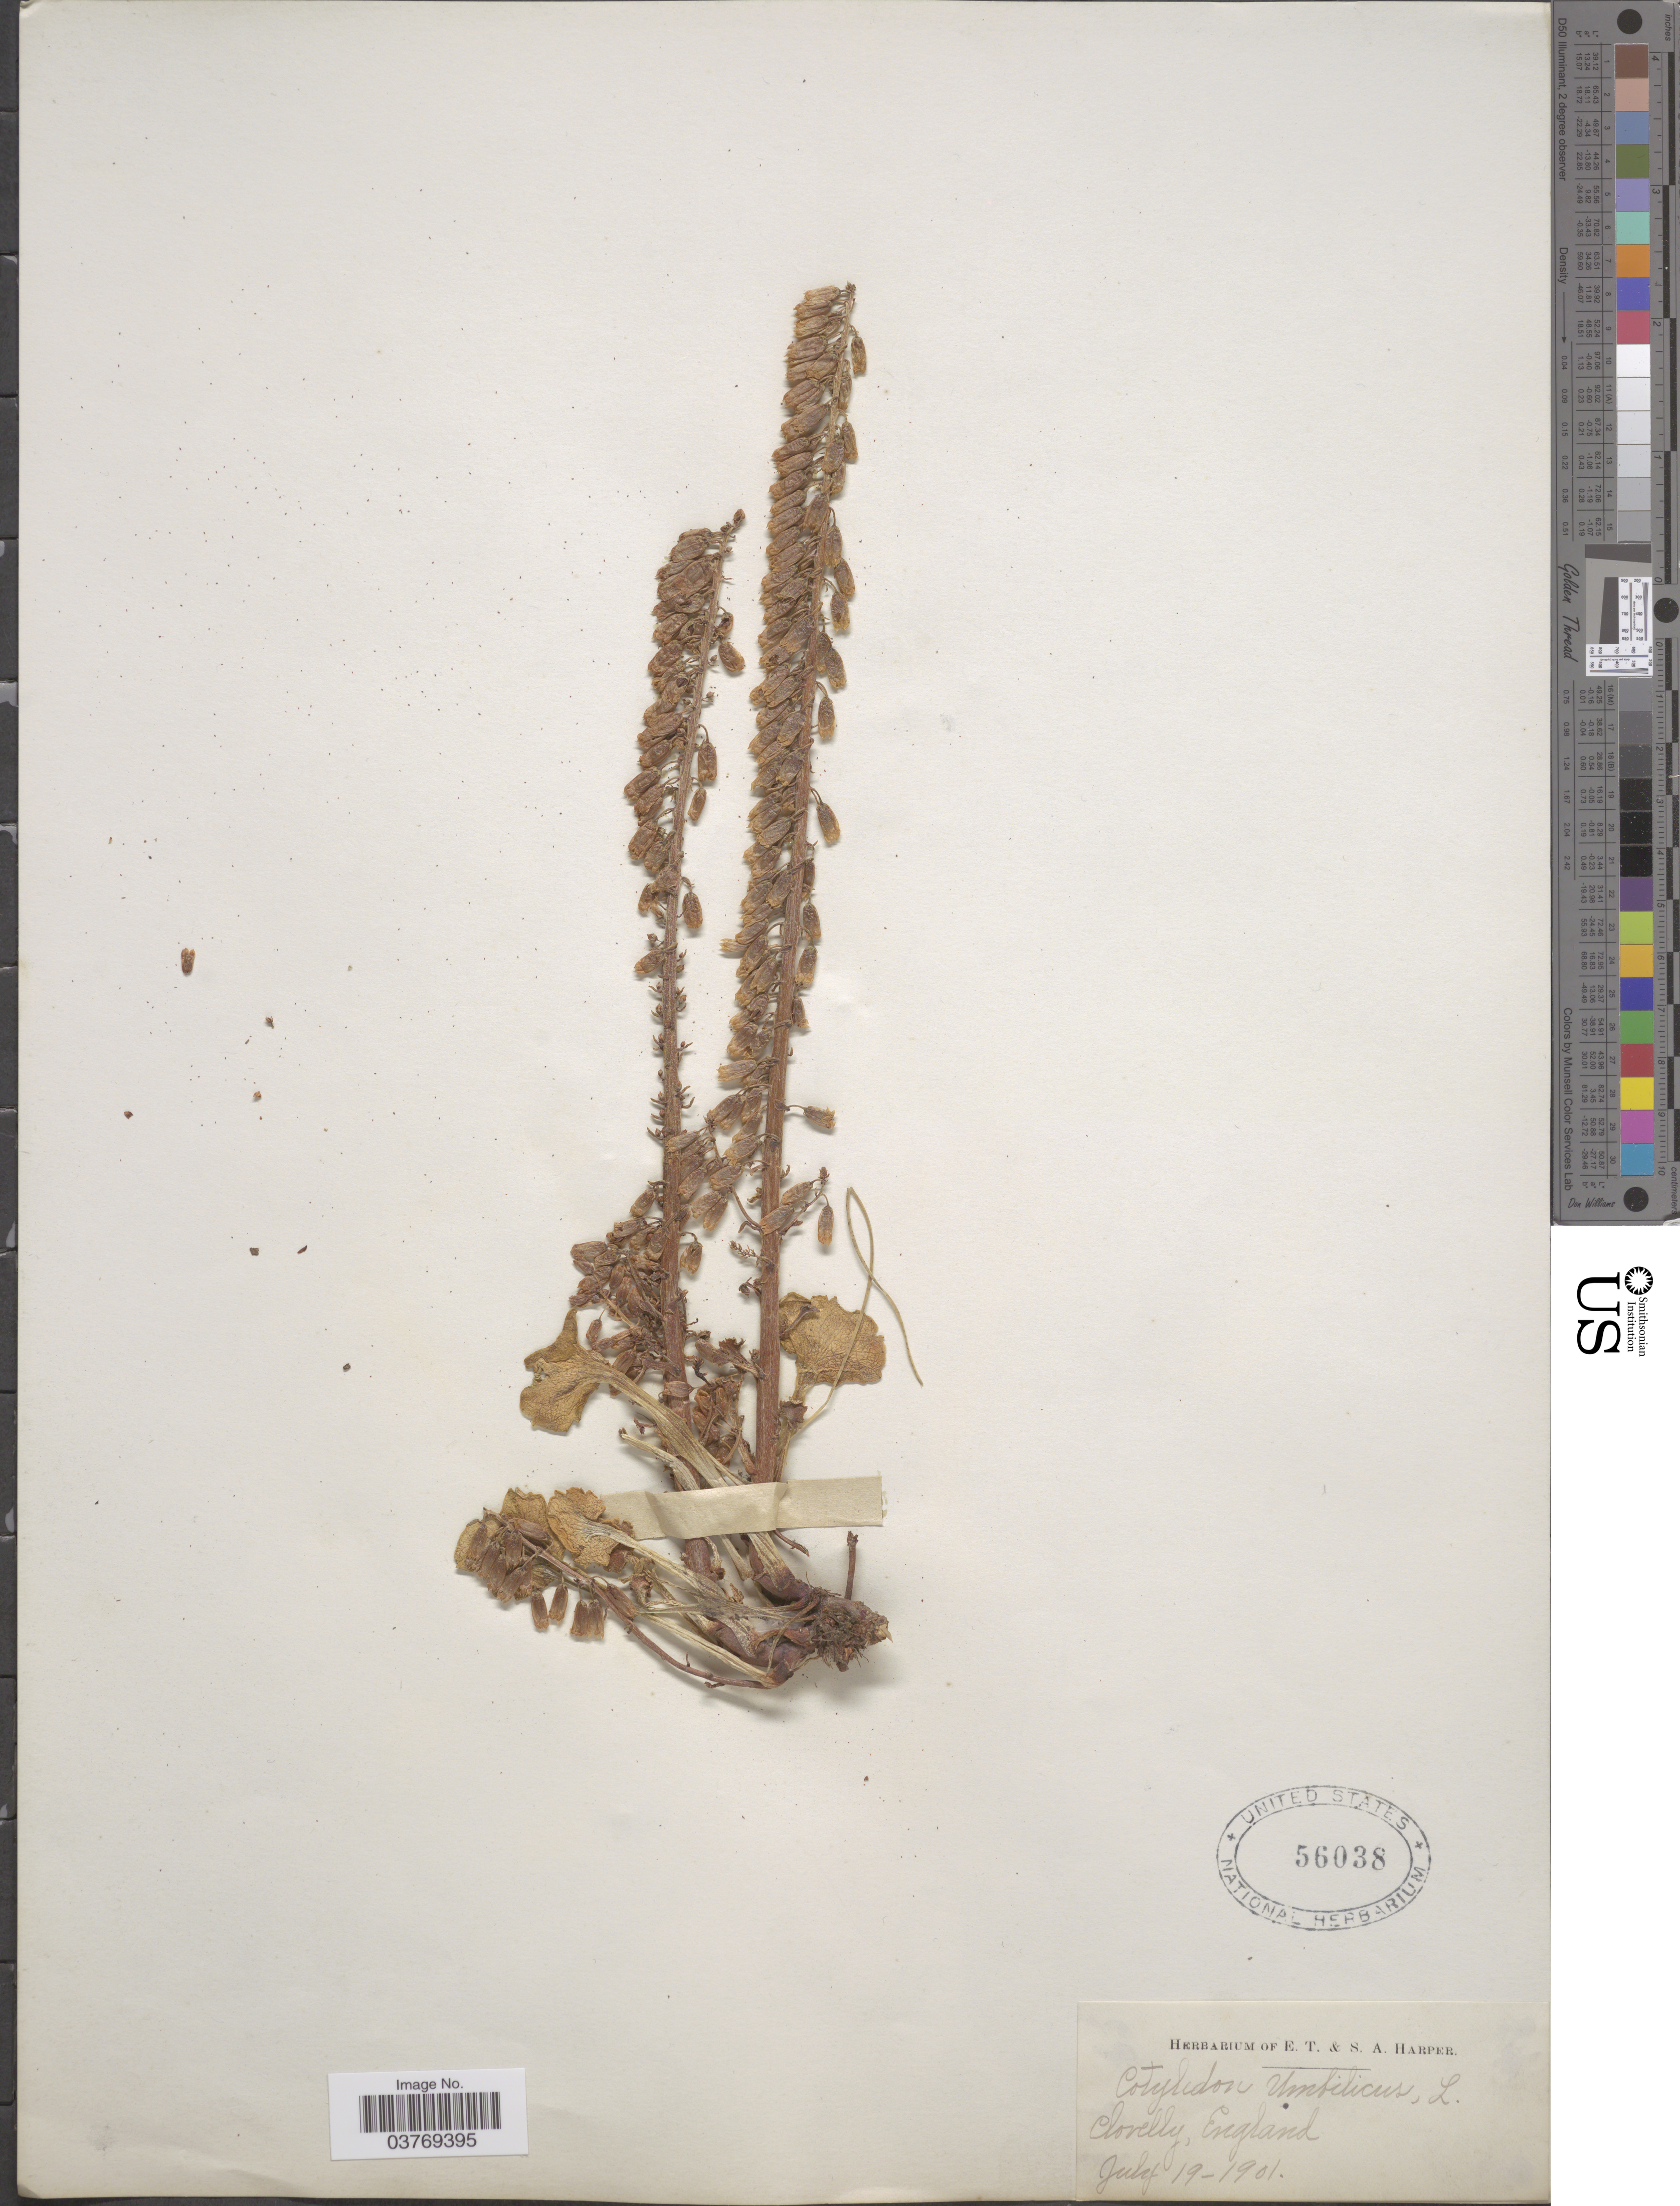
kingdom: Plantae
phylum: Tracheophyta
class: Magnoliopsida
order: Saxifragales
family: Crassulaceae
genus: Umbilicus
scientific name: Umbilicus rupestris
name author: (Salisb.) Dandy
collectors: ex herb. E. T. & S. A. Harper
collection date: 1901-07-19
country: United Kingdom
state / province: England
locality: Clovelly.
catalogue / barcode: US 56038